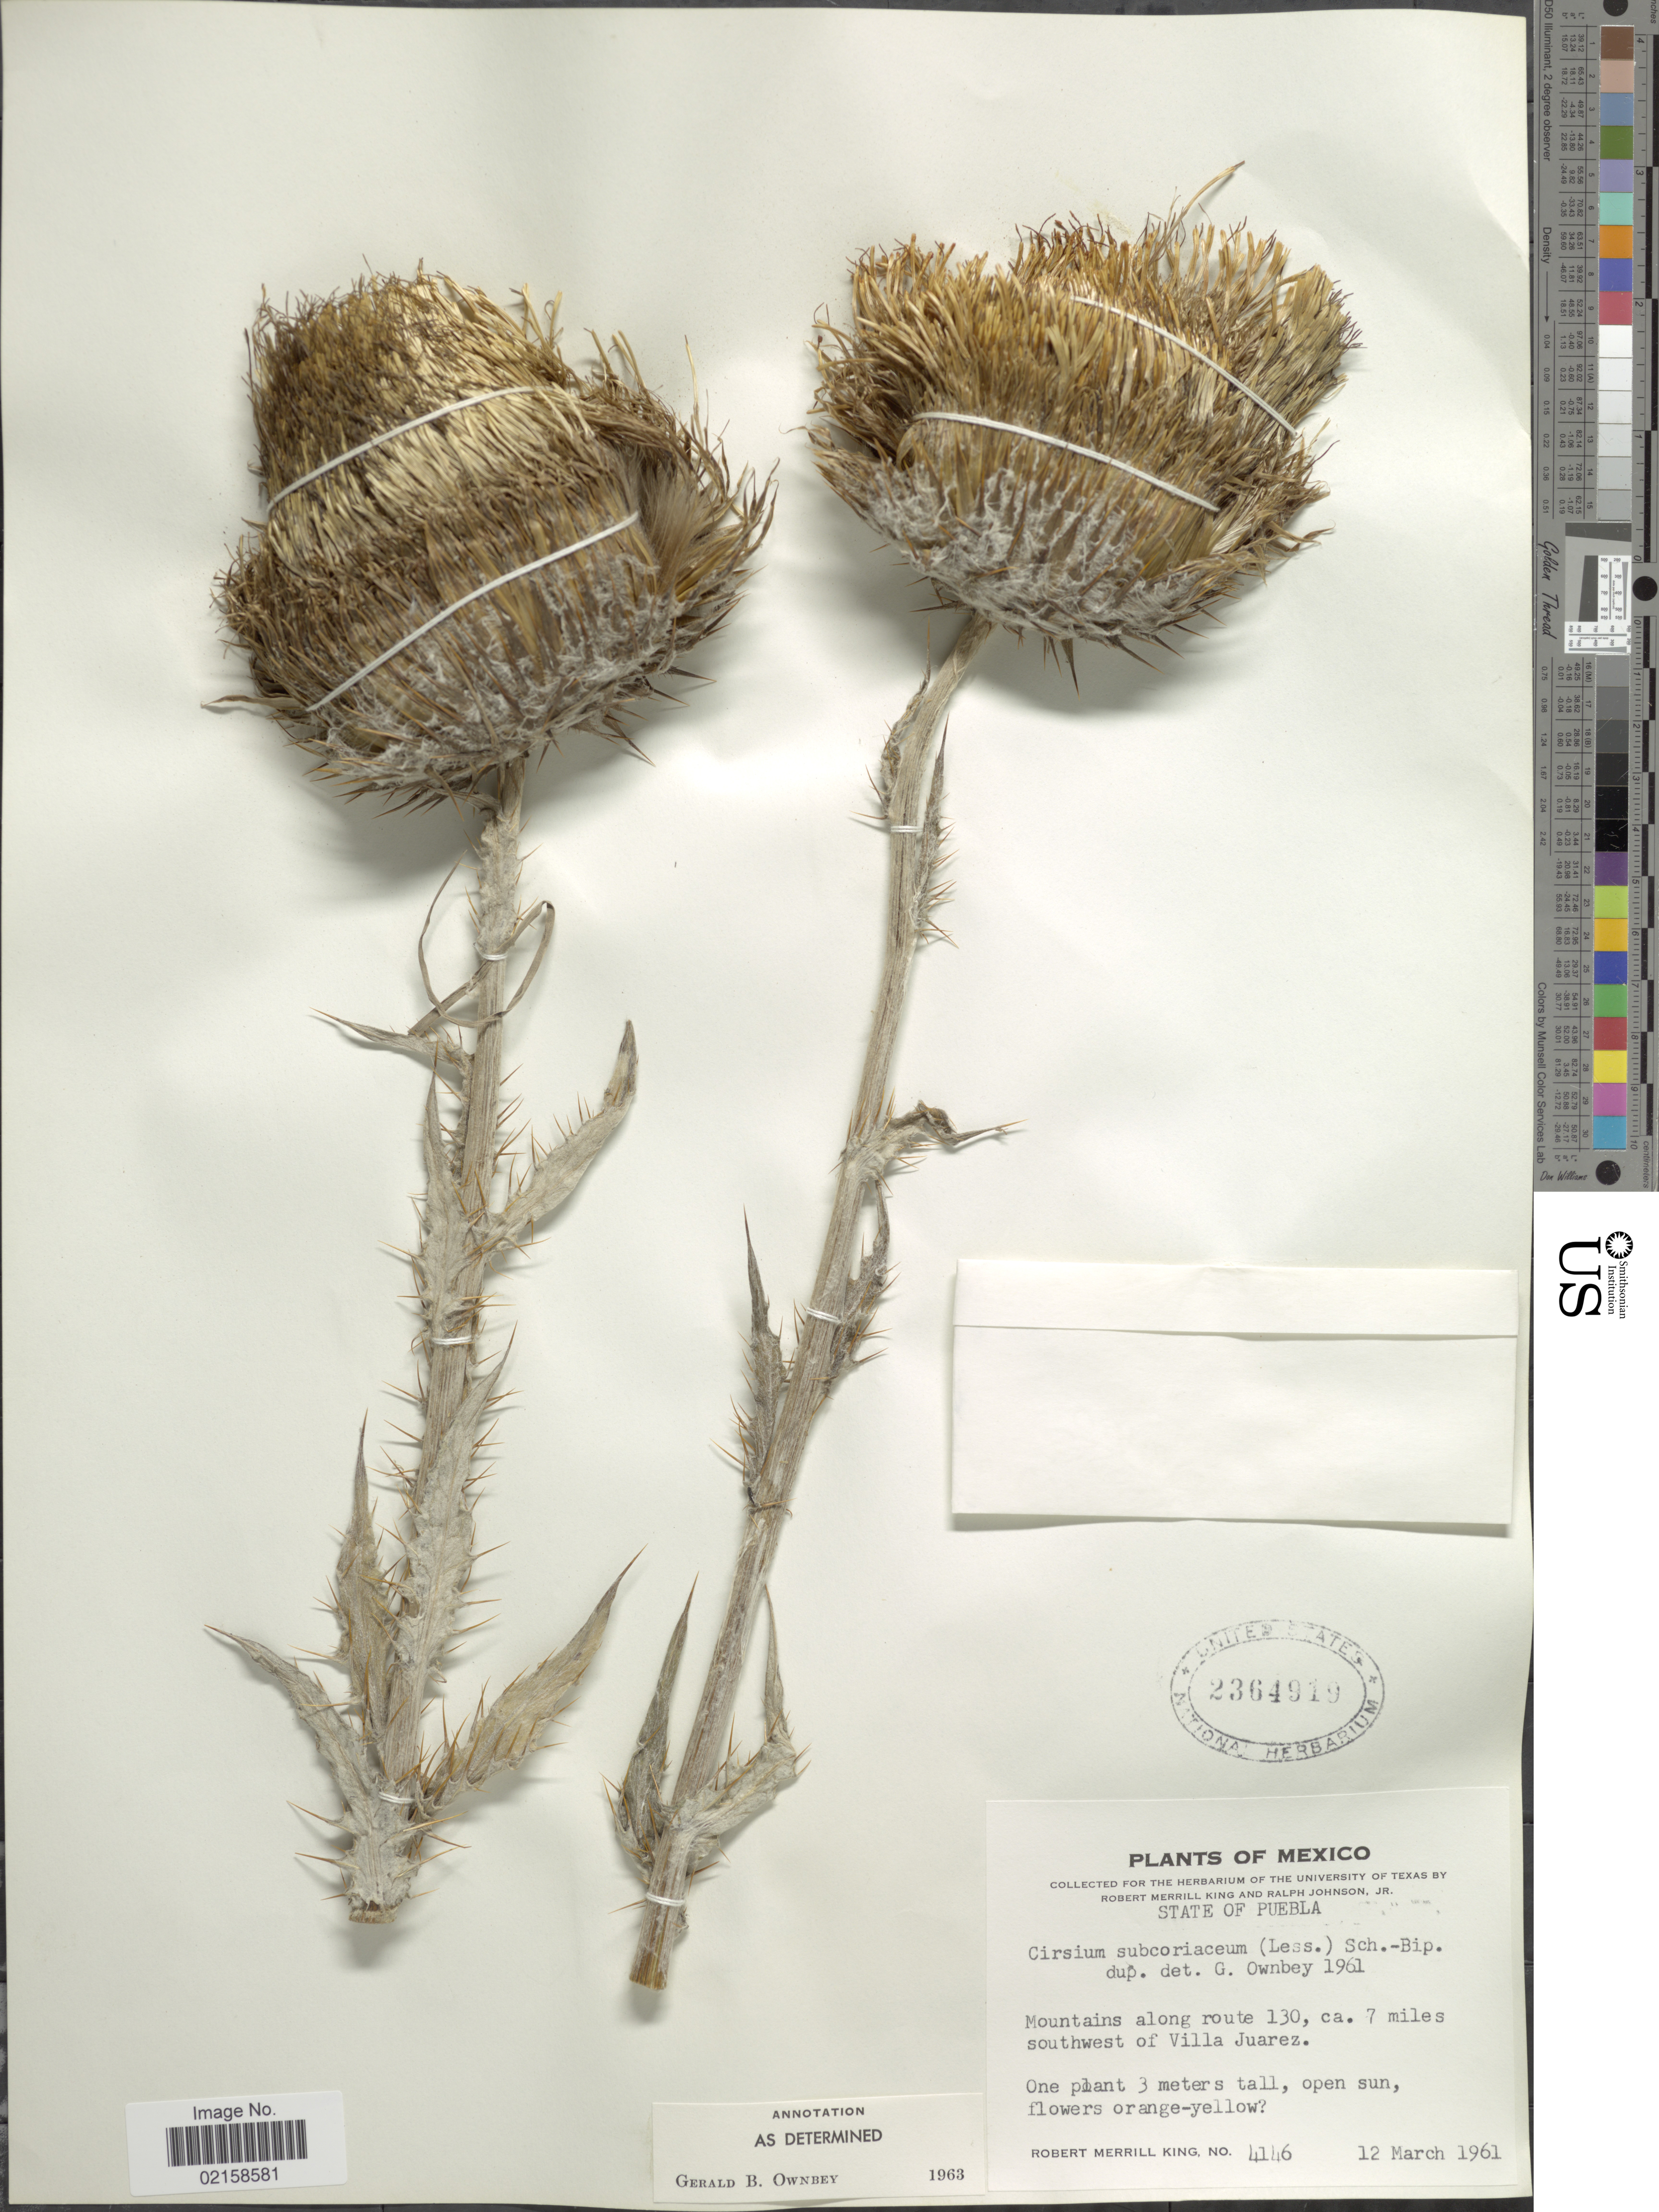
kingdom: Plantae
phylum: Tracheophyta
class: Magnoliopsida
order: Asterales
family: Asteraceae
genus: Cirsium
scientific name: Cirsium subcoriaceum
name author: (Less.) Sch. Bip.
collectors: R. M. King & R. Johnson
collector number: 4146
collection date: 1961-03-12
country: Mexico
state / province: Puebla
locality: Mountains along route 130, ca. 7 miles southwest of Villa Juarez.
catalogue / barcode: US 2364919